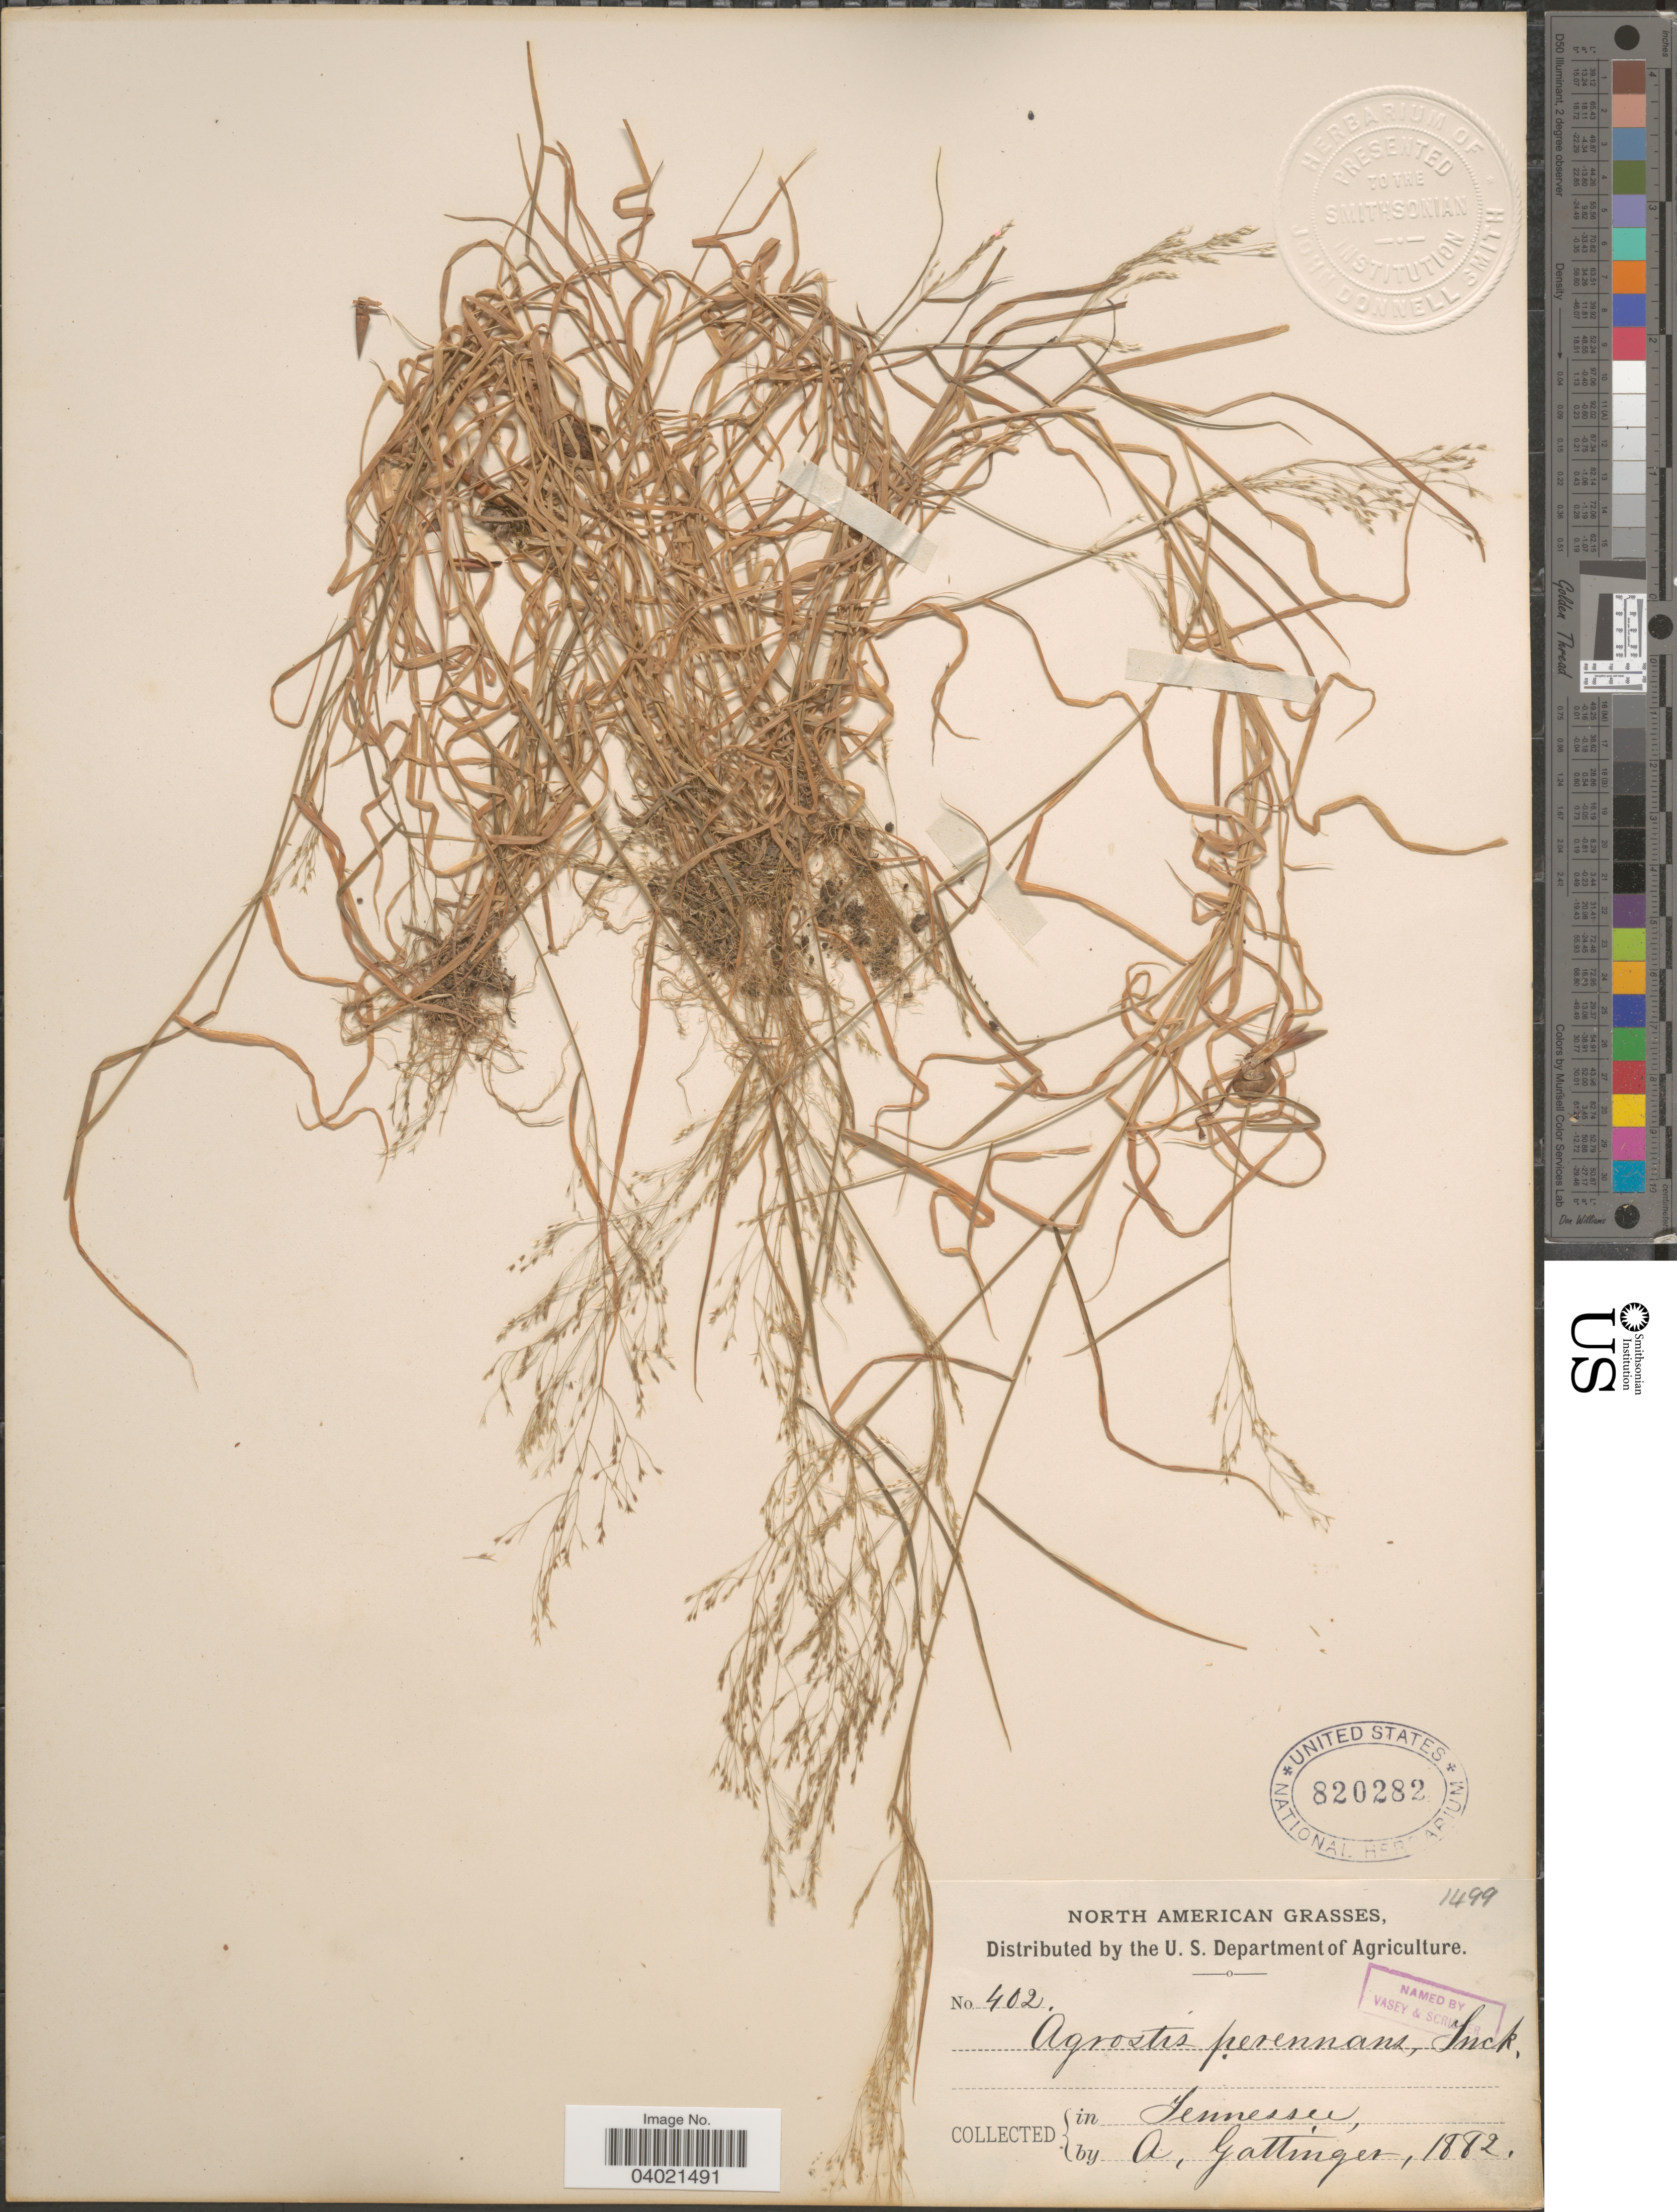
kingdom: Plantae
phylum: Tracheophyta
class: Liliopsida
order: Poales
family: Poaceae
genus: Agrostis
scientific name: Agrostis perennans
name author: (Walter) Tuck.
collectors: A. Gattinger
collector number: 402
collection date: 1882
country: United States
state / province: Tennessee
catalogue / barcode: US 820282